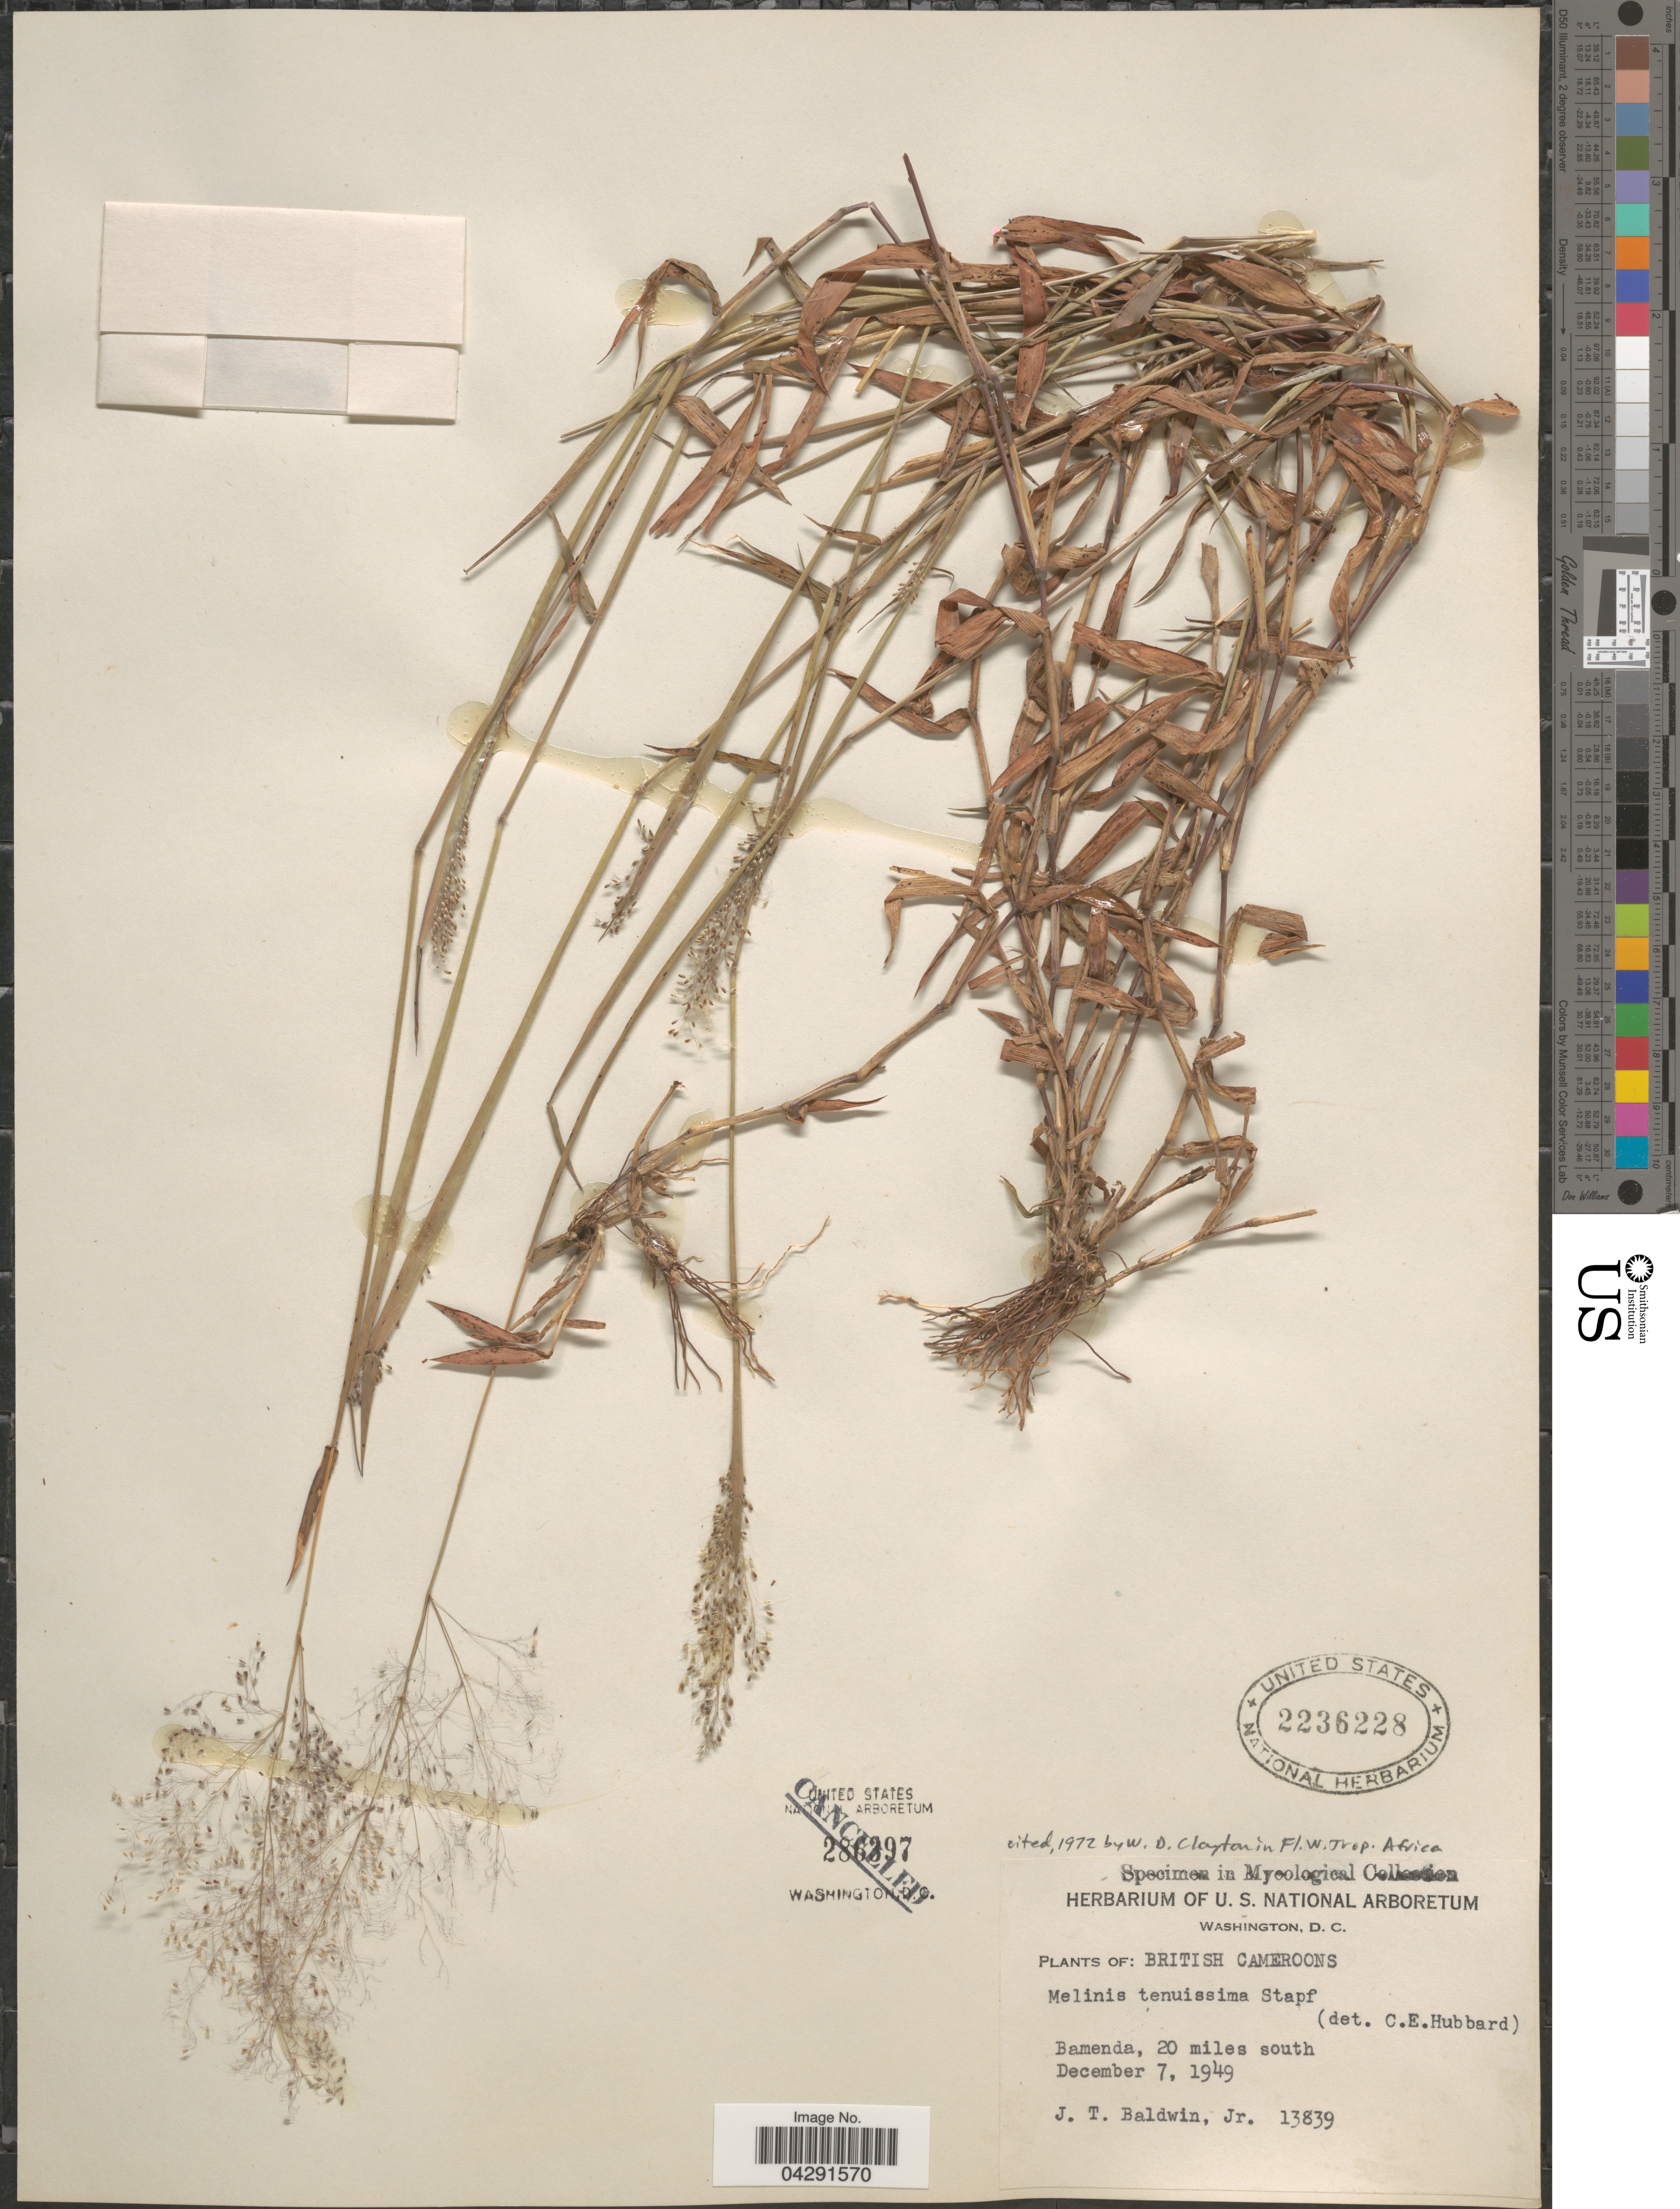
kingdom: Plantae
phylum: Tracheophyta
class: Liliopsida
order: Poales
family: Poaceae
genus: Melinis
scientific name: Melinis tenuissima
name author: Stapf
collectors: J. T. Baldwin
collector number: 13839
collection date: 1949-12-07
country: Cameroon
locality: British Cameroons. Bamenda, 20 miles south.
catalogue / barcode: US 2236228